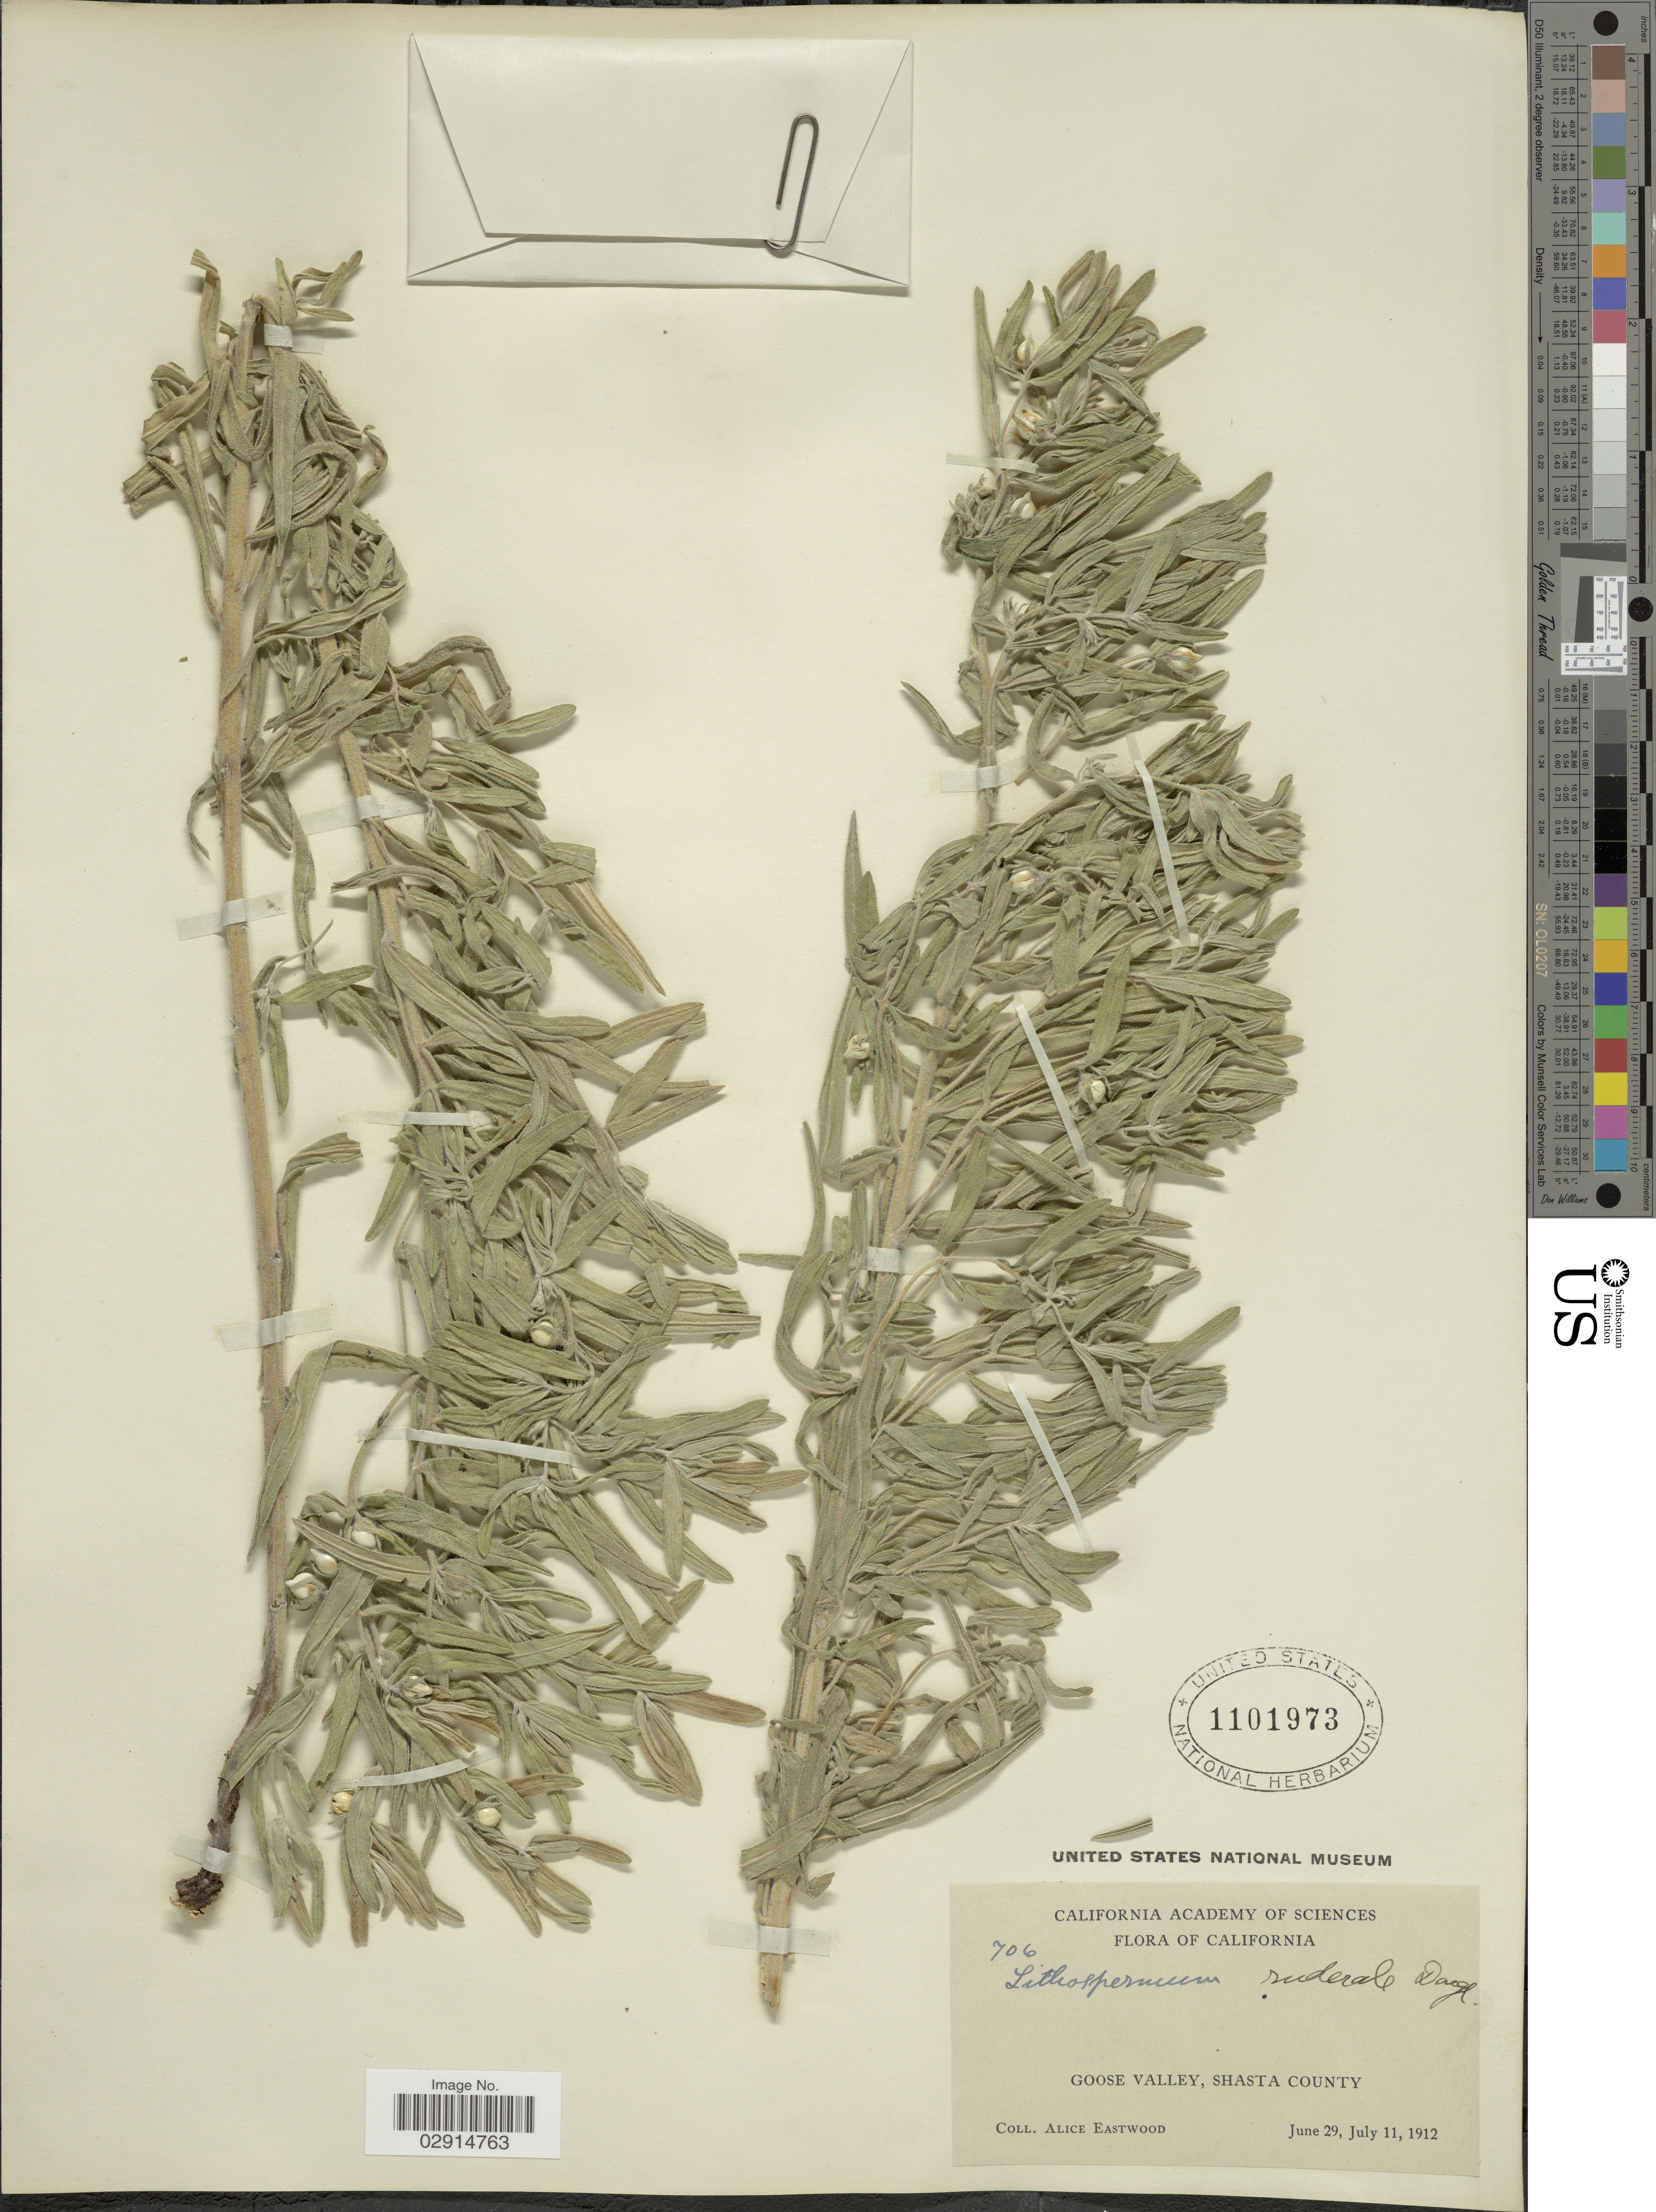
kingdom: Plantae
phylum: Tracheophyta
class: Magnoliopsida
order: Boraginales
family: Boraginaceae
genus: Lithospermum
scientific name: Lithospermum ruderale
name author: Douglas ex Lehm.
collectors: A. Eastwood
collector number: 706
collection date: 1912-06-29/1912-07-11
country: United States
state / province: California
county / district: Shasta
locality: Goose Valley, Shasta County.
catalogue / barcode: US 1101973